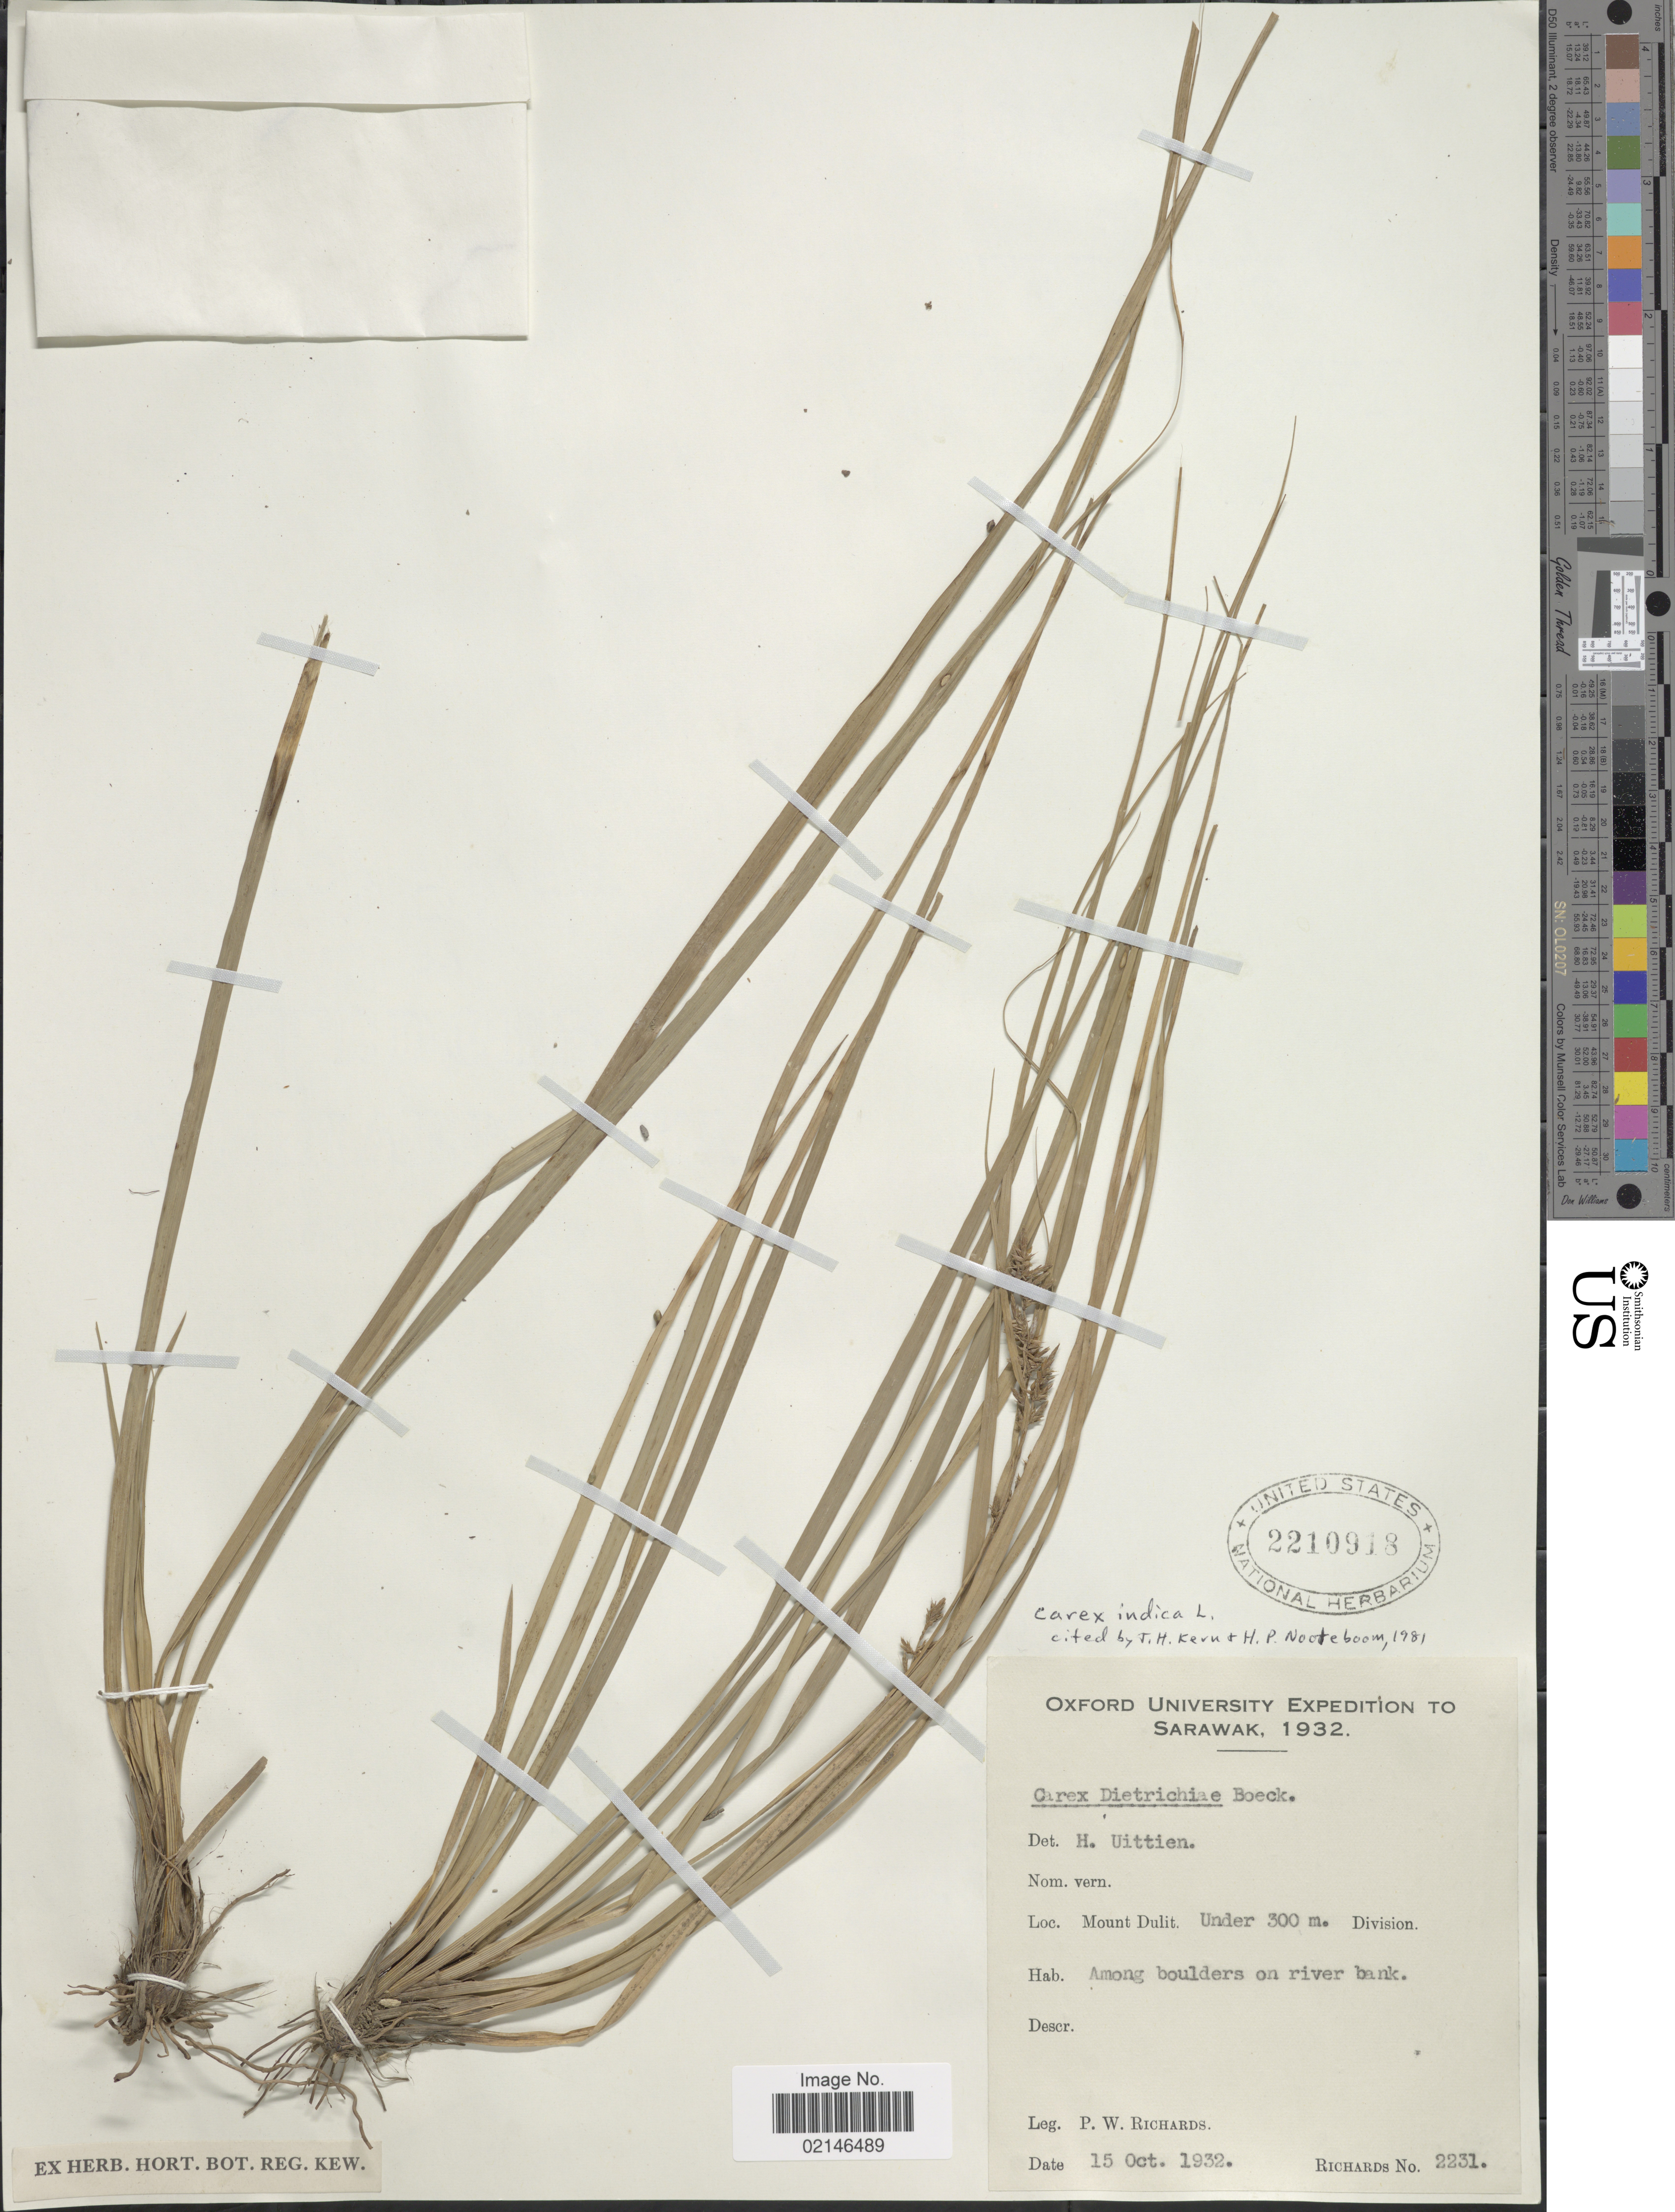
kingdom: Plantae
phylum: Tracheophyta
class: Liliopsida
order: Poales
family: Cyperaceae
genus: Carex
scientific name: Carex indica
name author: L.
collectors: P. Richards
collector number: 2231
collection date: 1932-10-15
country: Malaysia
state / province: Sarawak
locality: Mount Dulit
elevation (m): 300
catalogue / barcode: US 2210918